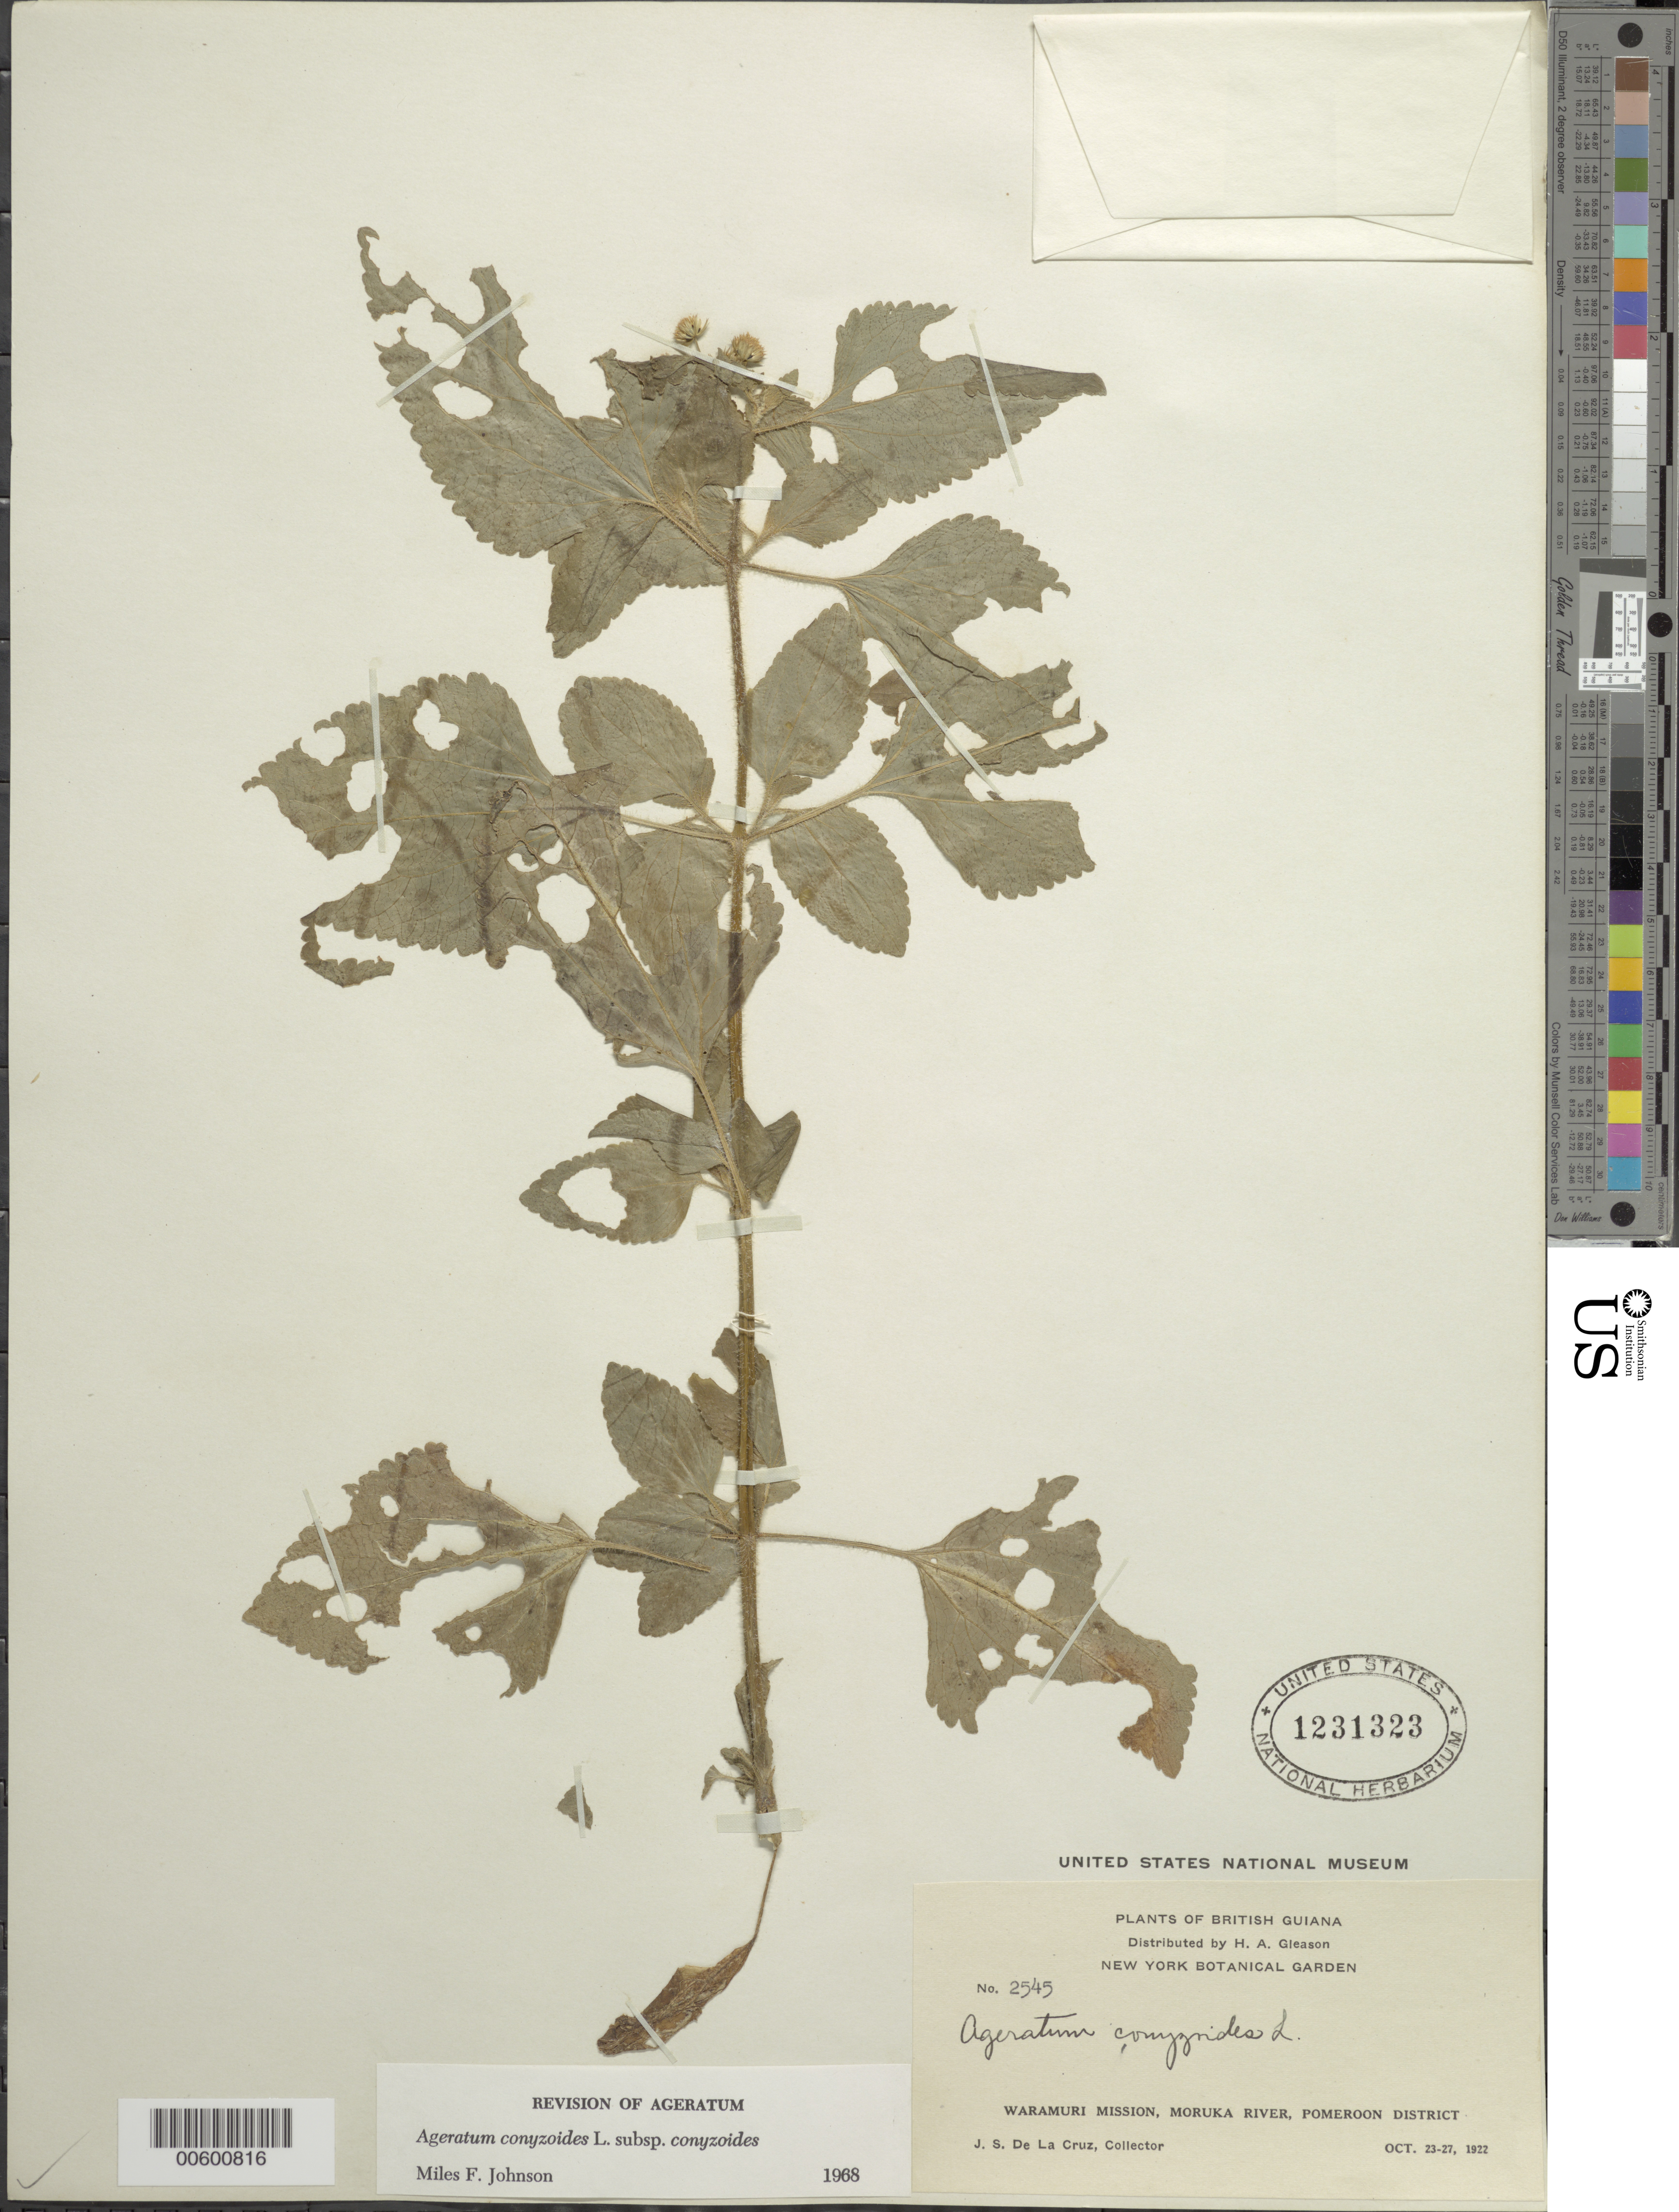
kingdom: Plantae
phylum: Tracheophyta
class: Magnoliopsida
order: Asterales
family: Asteraceae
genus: Ageratum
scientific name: Ageratum conyzoides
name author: L.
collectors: J. S. de la Cruz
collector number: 2545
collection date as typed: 23-Oct-22 to 27-Oct-22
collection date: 1922-10-23/1922-10-27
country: Guyana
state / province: Pomeroon-Supenaam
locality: Waramuri Mission, Moruka R., Pomeroon Dist.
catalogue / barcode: US 1231323